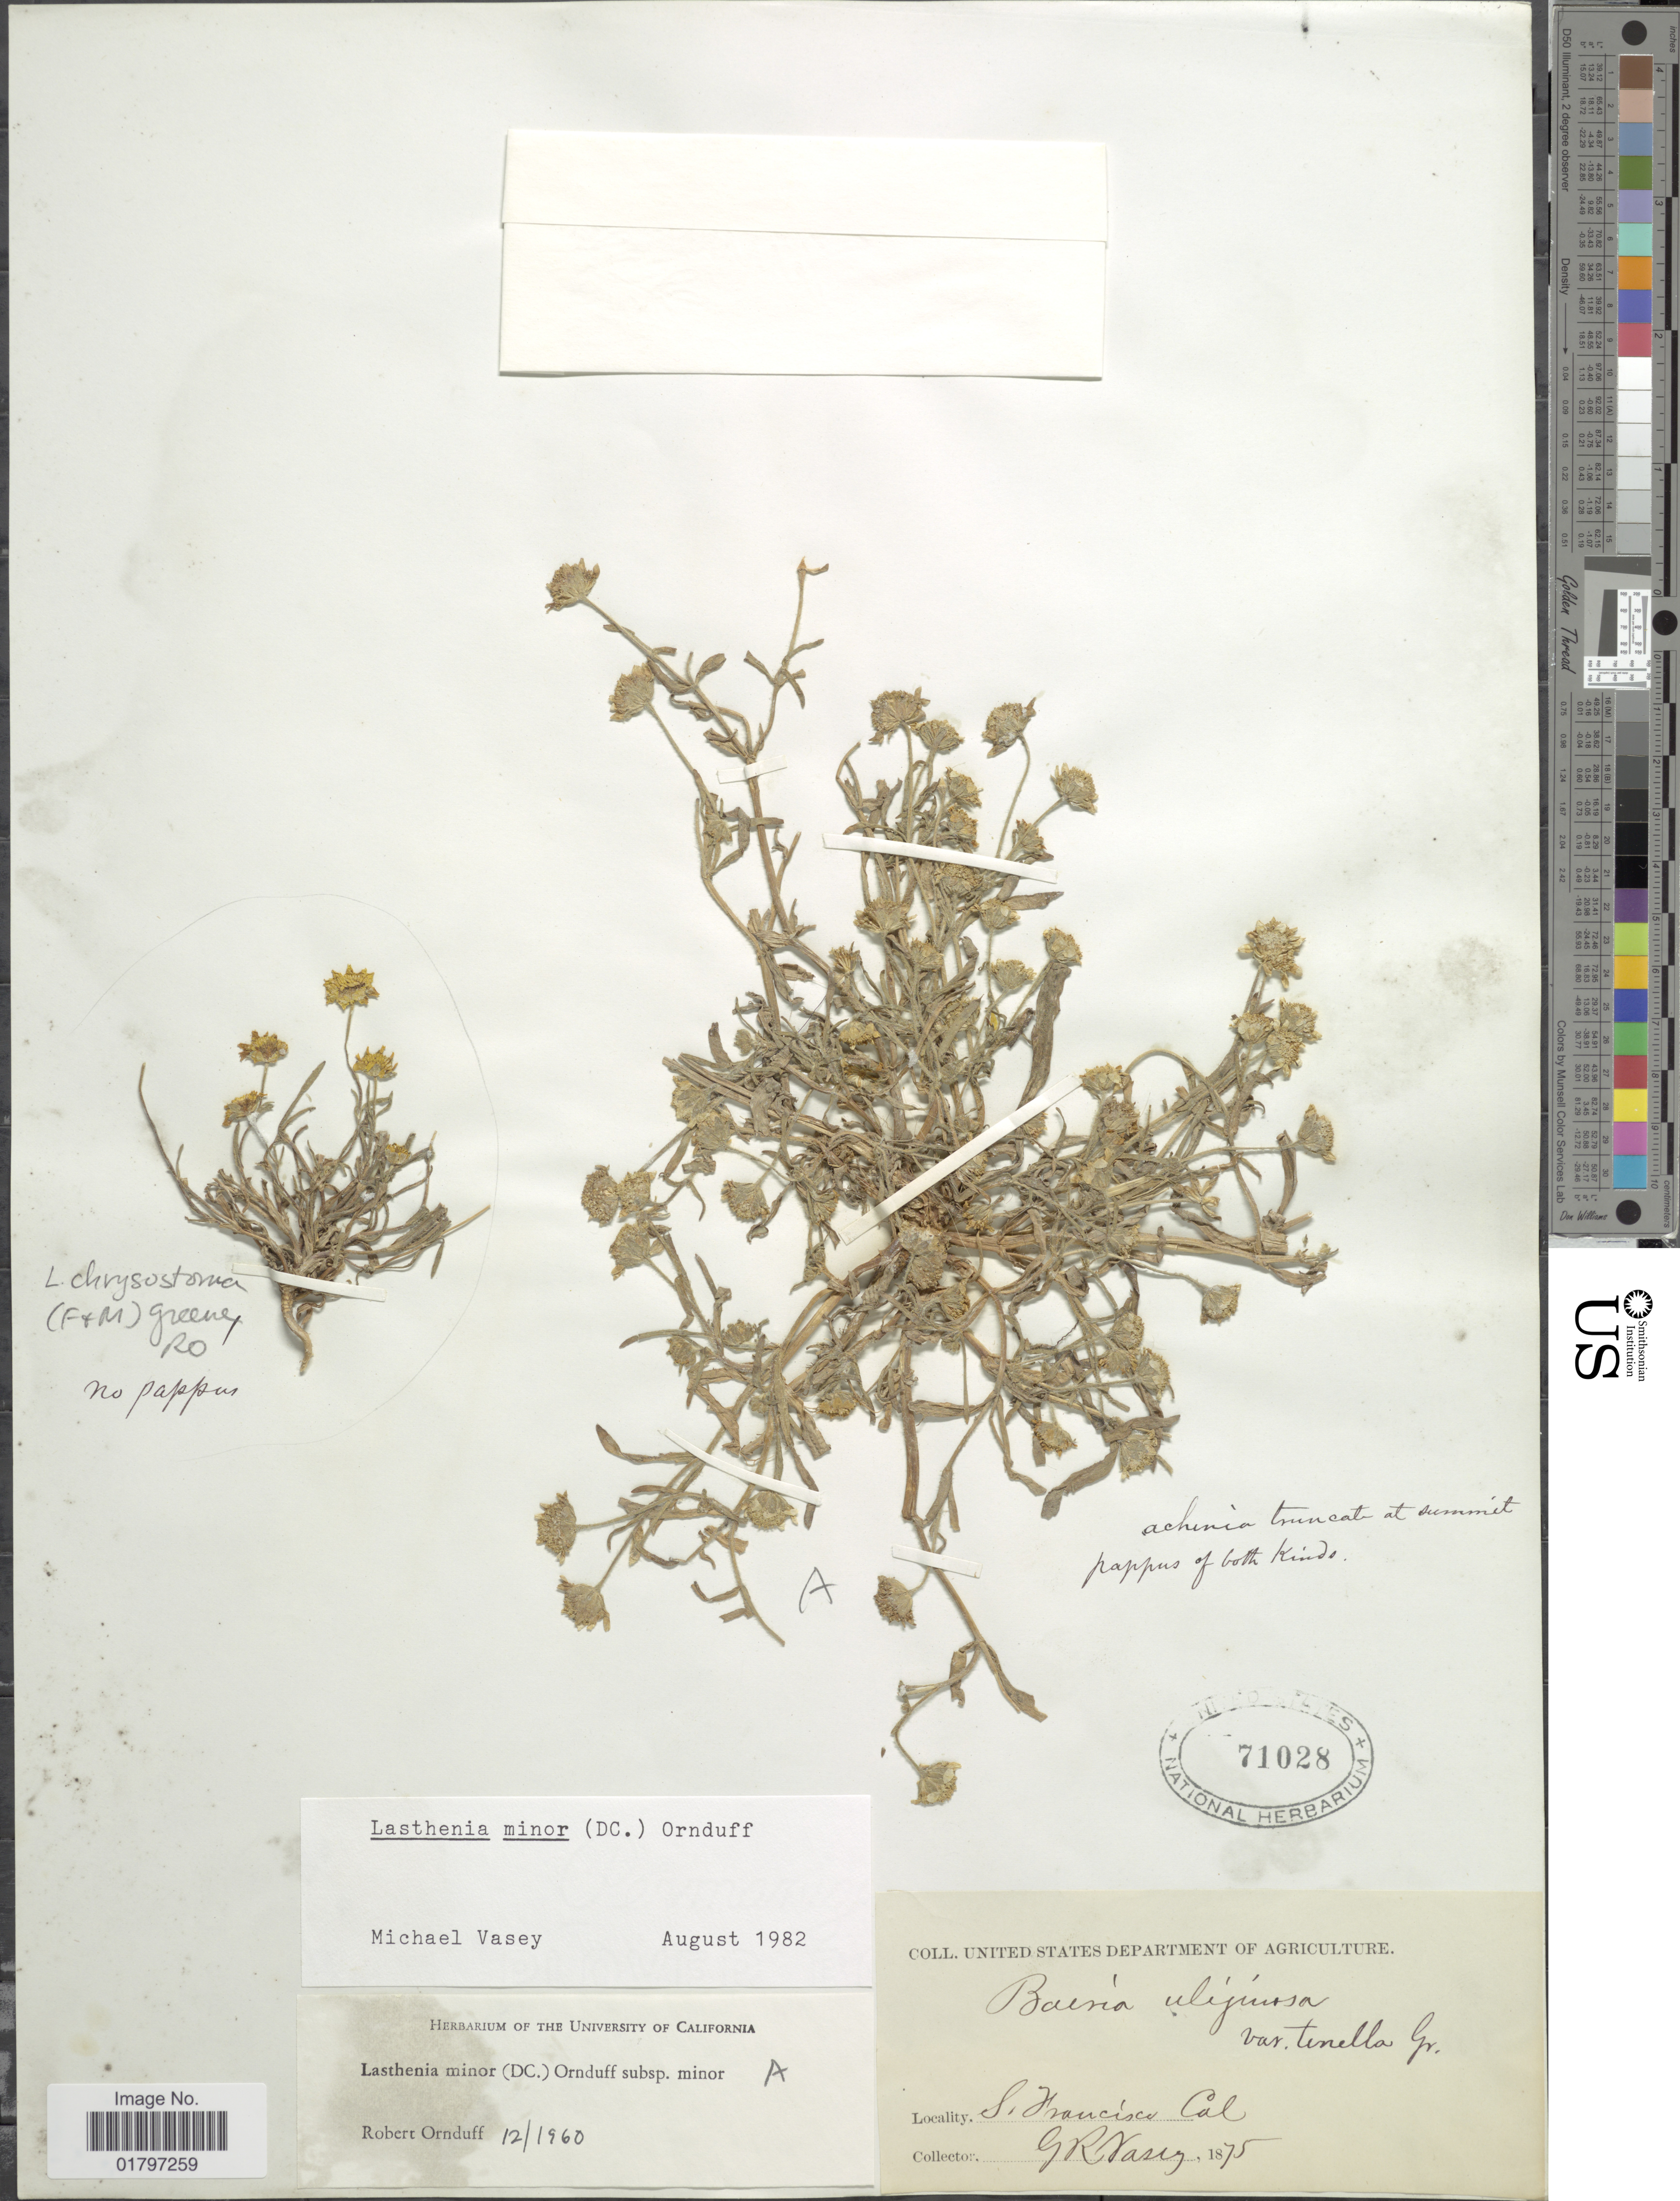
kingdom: Plantae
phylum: Tracheophyta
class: Magnoliopsida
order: Asterales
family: Asteraceae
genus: Lasthenia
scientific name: Lasthenia minor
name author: (DC.) Ornduff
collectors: G. R. Vasey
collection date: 1875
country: United States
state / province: California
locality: S. Francisco, Cal.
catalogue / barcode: US 71028